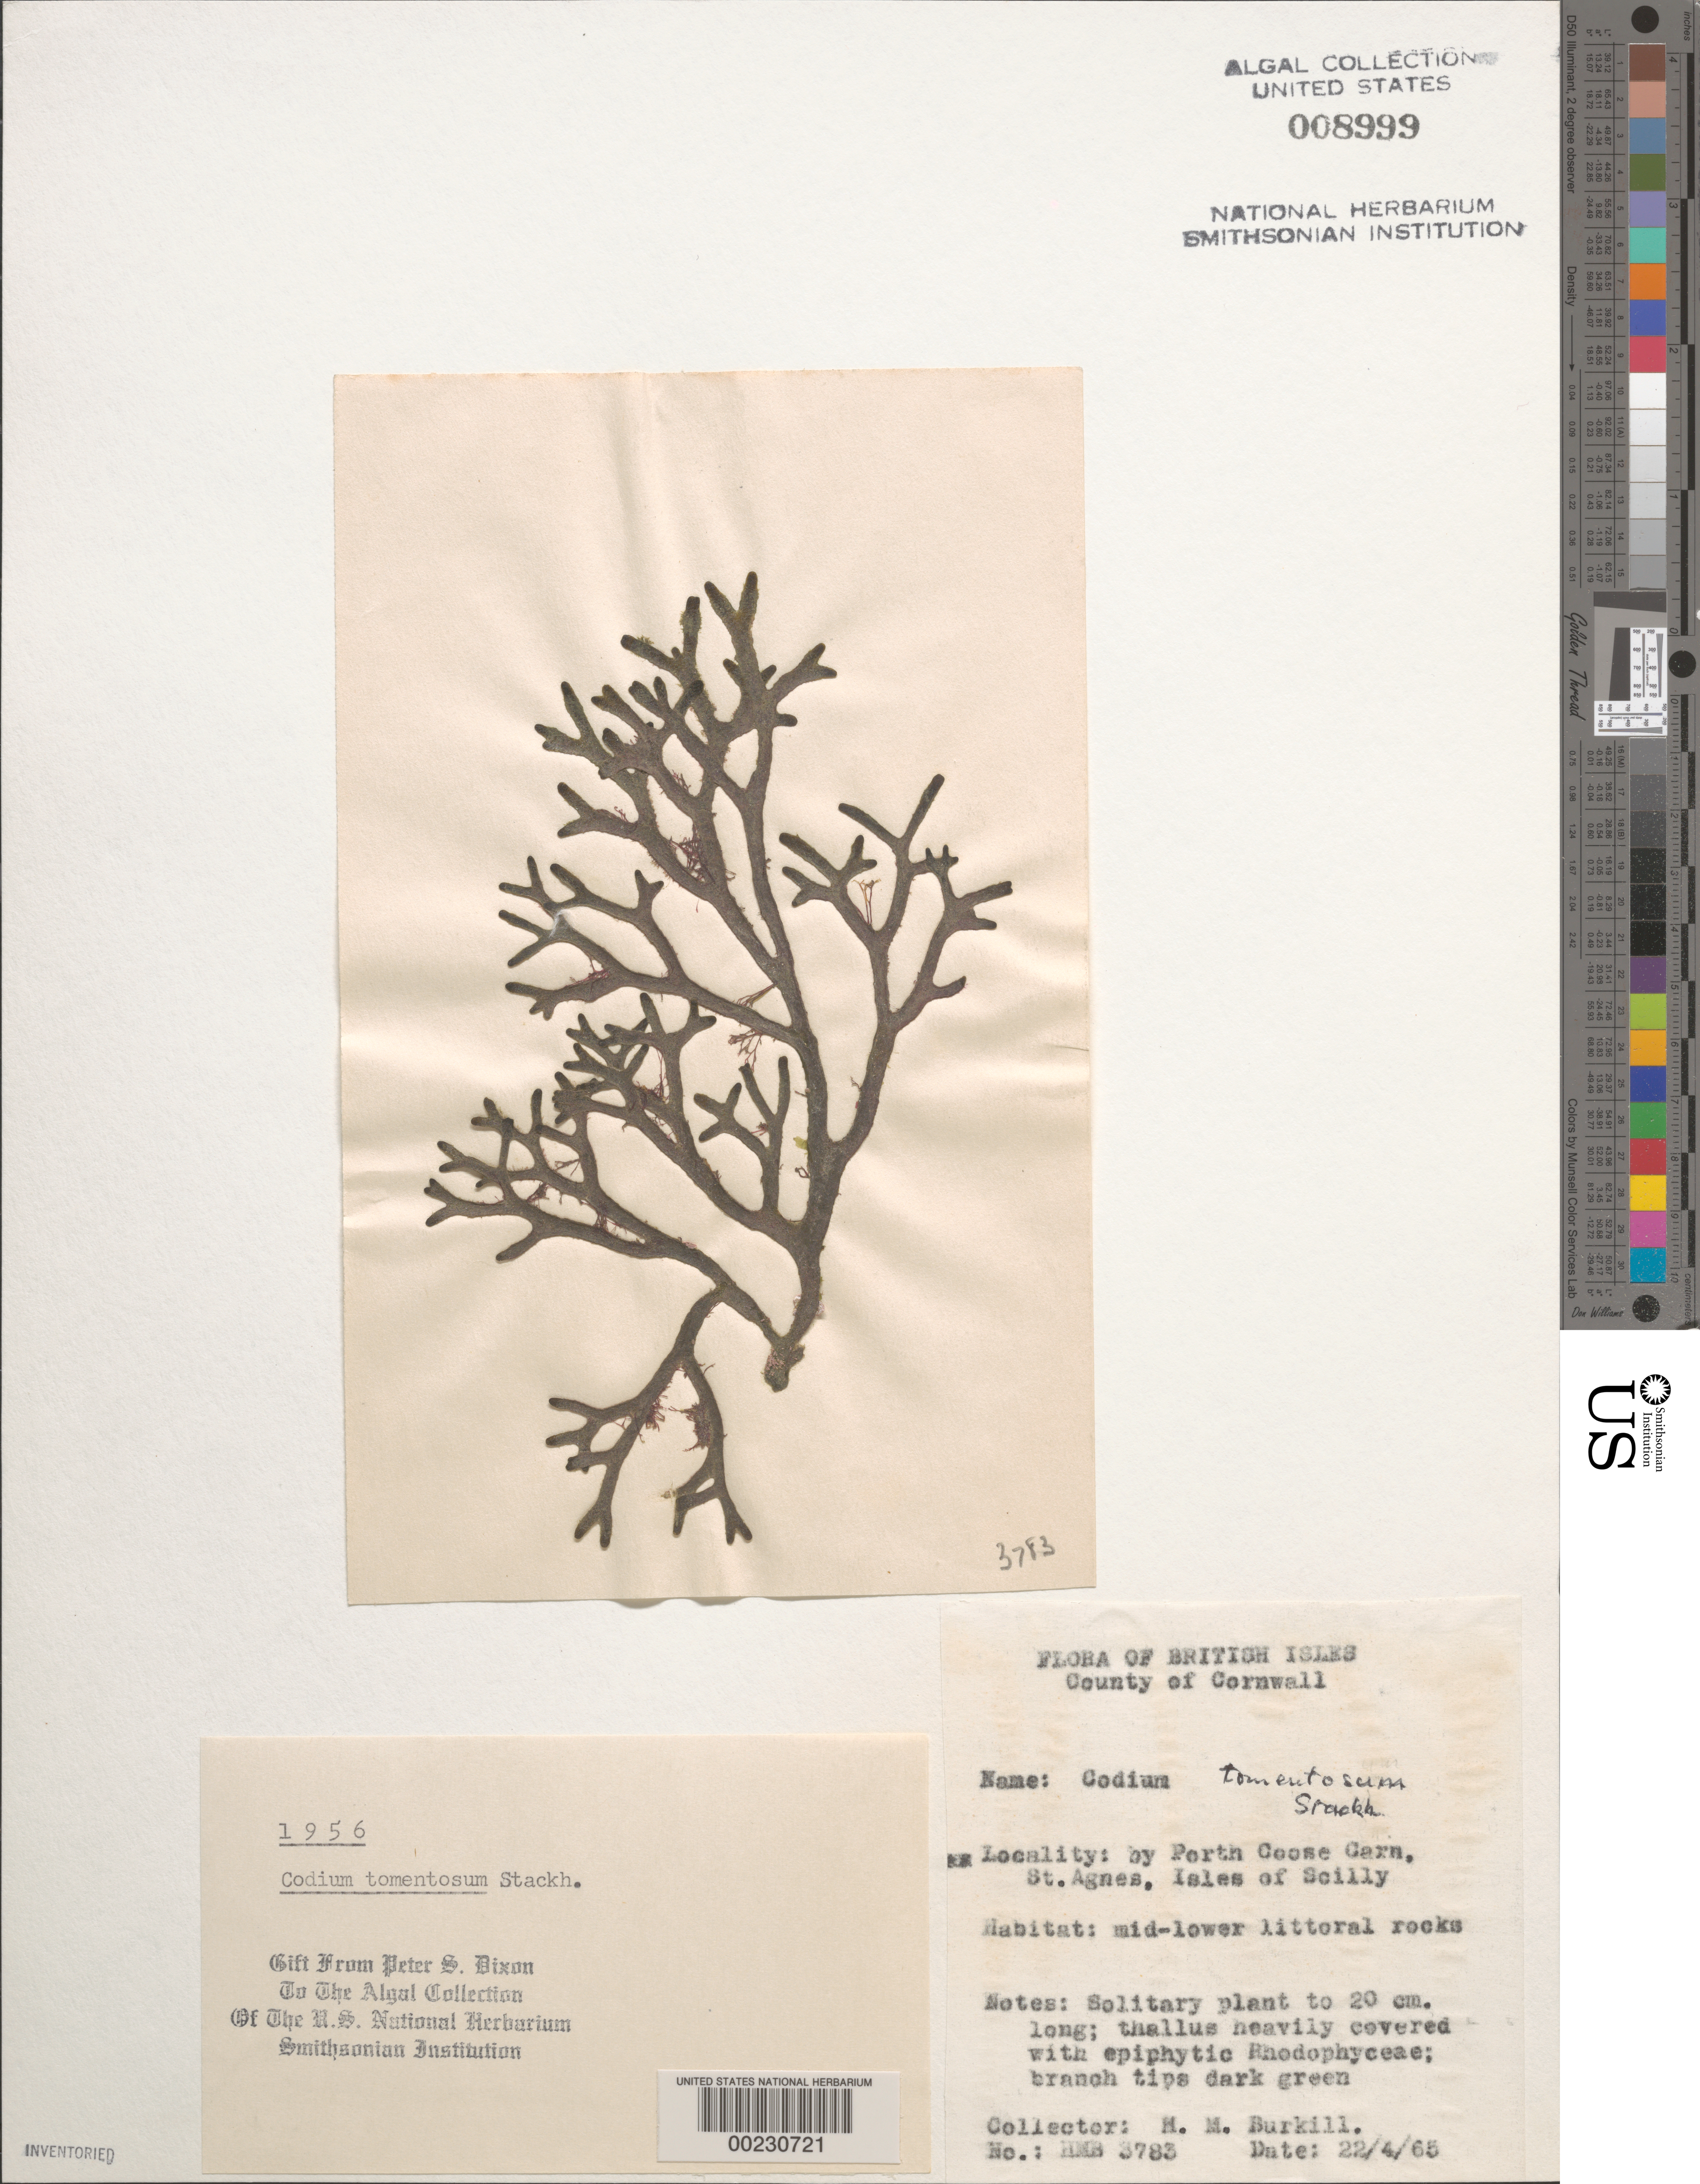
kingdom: Plantae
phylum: Chlorophyta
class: Ulvophyceae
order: Bryopsidales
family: Codiaceae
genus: Codium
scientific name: Codium tomentosum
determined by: Dixon, P. S.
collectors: H. M. Burkill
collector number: HMB 3783 & PSD 1956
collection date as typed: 22 Apr 1965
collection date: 1965-04-22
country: United Kingdom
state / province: England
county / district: Council of the Isles of Scilly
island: St. Agnes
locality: Porth Coose Carn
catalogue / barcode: US 8999